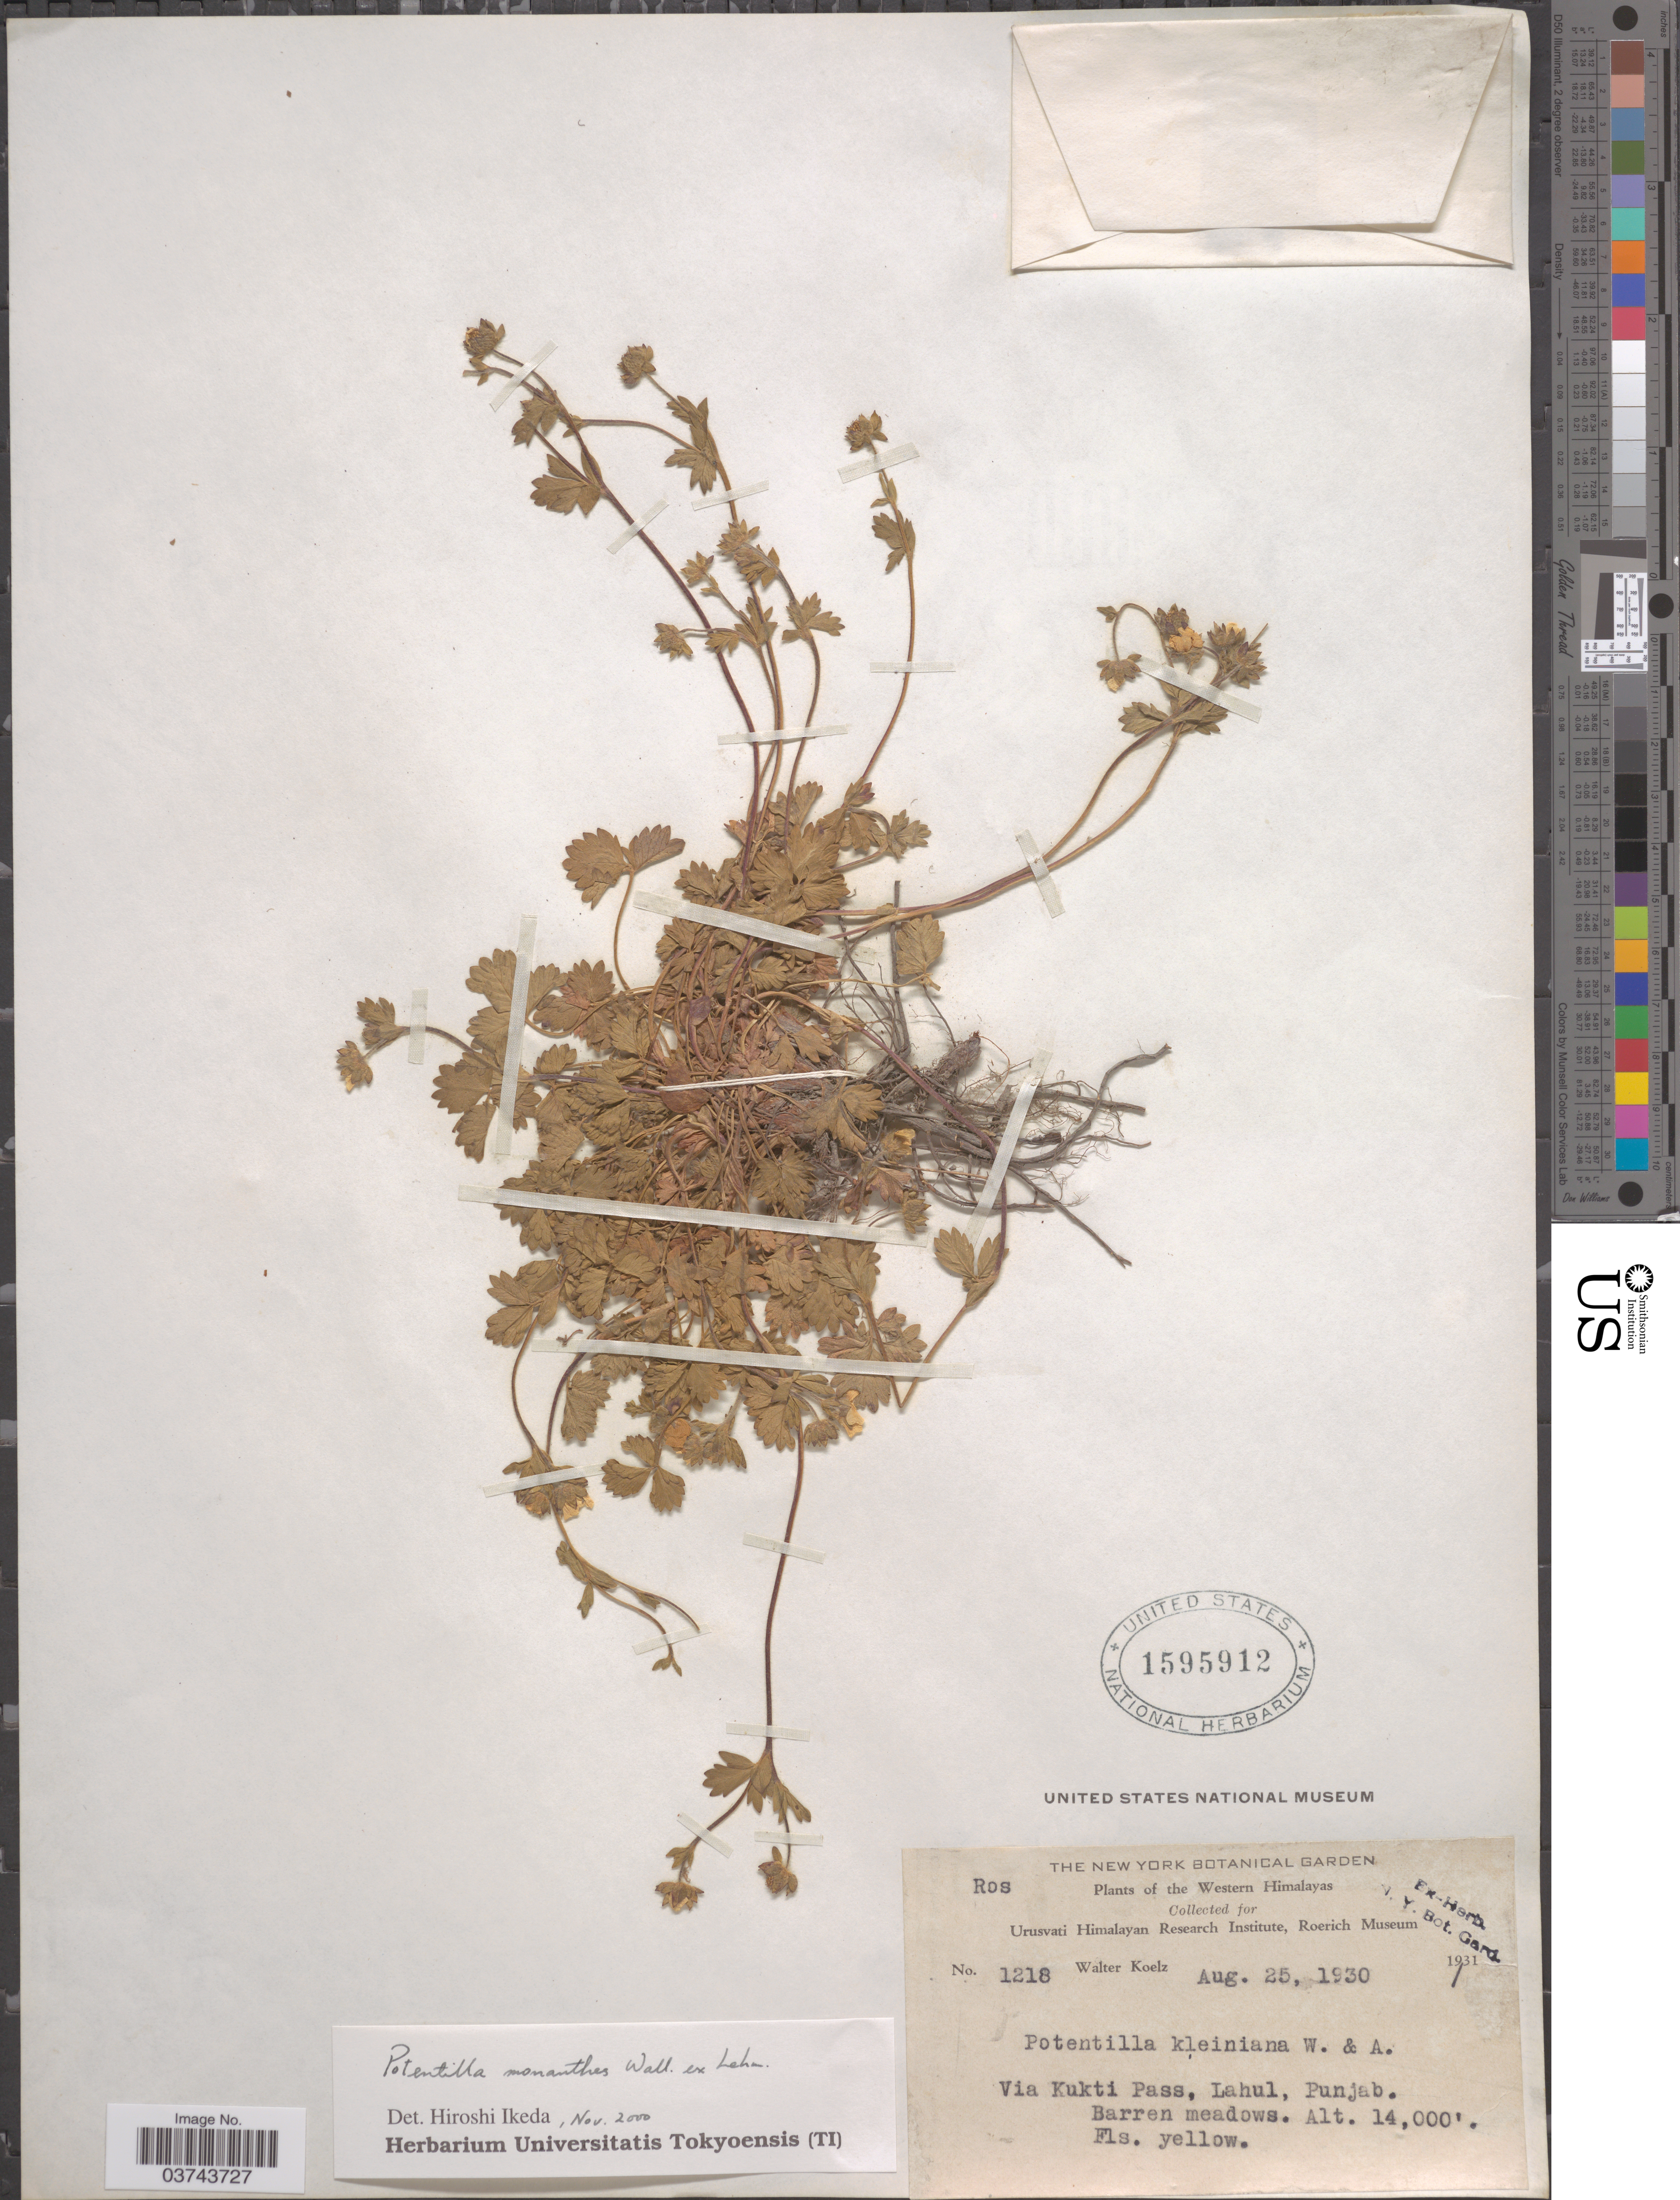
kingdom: Plantae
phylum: Tracheophyta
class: Magnoliopsida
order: Rosales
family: Rosaceae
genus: Potentilla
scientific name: Potentilla monanthes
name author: Lindl.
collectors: W. N. Koelz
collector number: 1218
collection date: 1930-08-25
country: India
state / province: Punjab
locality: The Western Himalayas. Via Kukti Pass, Lahul.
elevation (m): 4267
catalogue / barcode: US 1595912